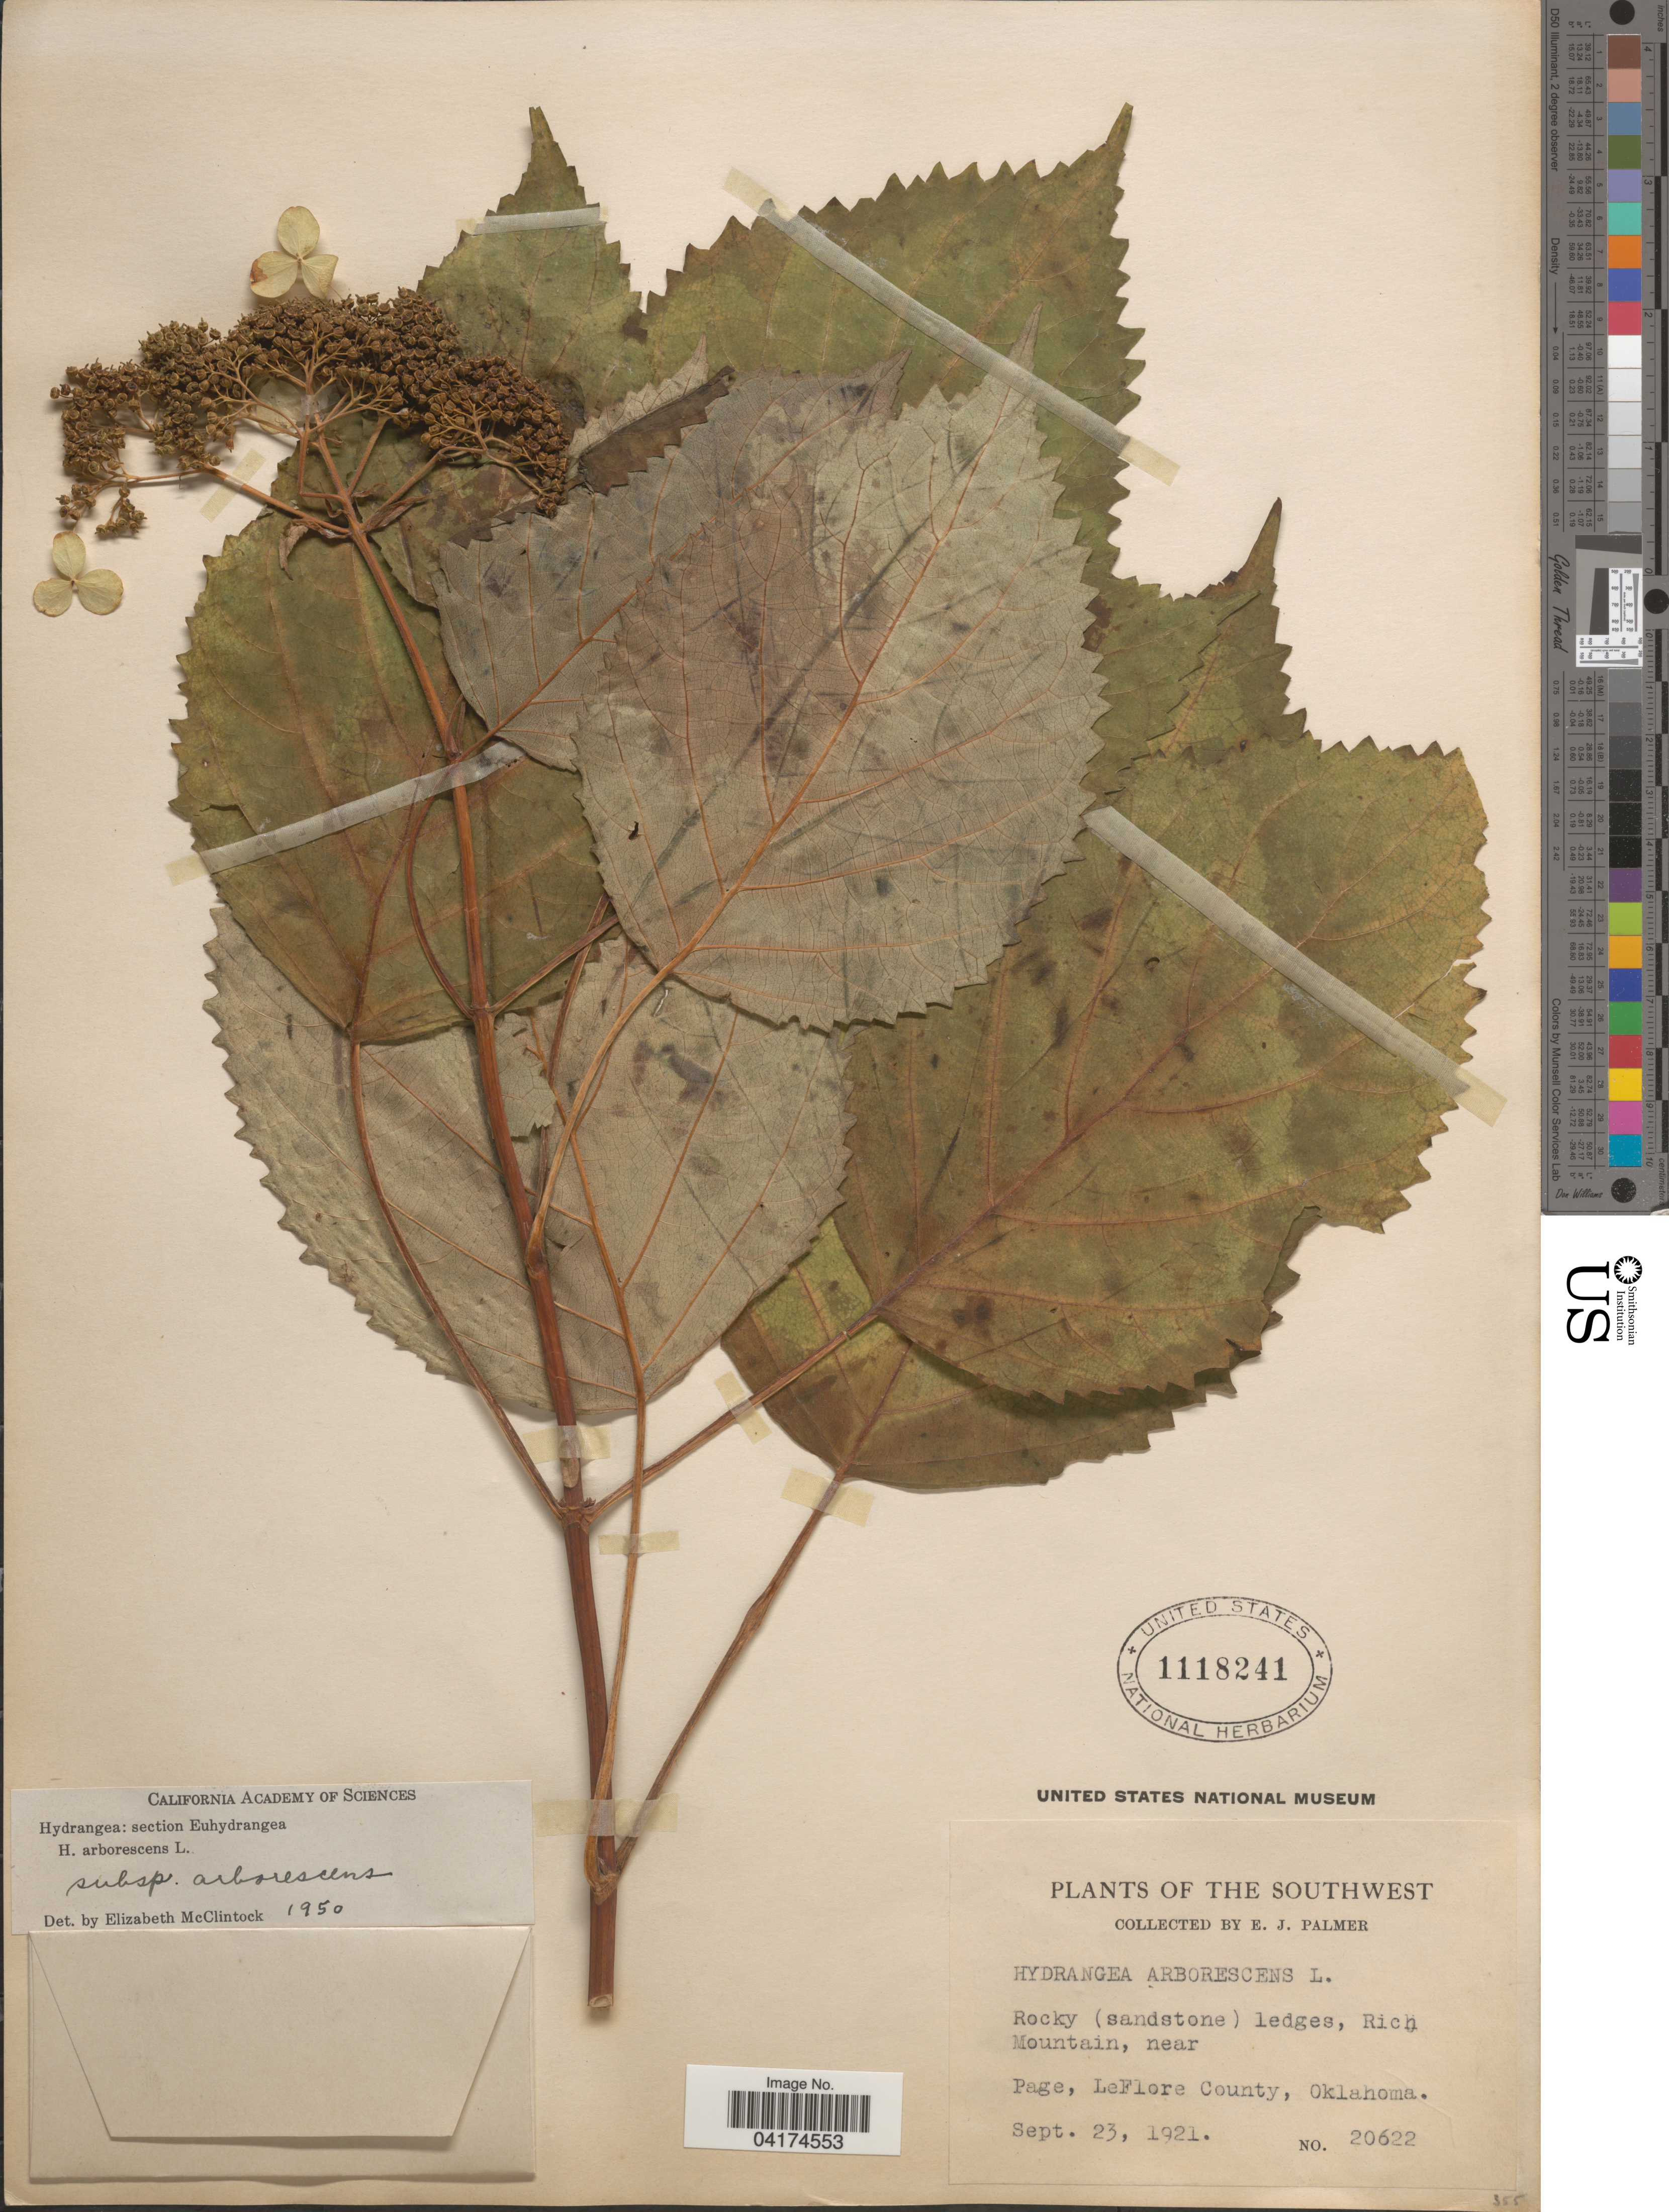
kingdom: Plantae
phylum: Tracheophyta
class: Magnoliopsida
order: Cornales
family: Hydrangeaceae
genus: Hydrangea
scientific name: Hydrangea arborescens subsp. arborescens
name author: L.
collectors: E. J. Palmer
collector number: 20622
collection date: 1921-09-23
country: United States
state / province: Oklahoma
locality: The Southwest. Rich Mountain, near Page, LeFlore County.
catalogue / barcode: US 1118241